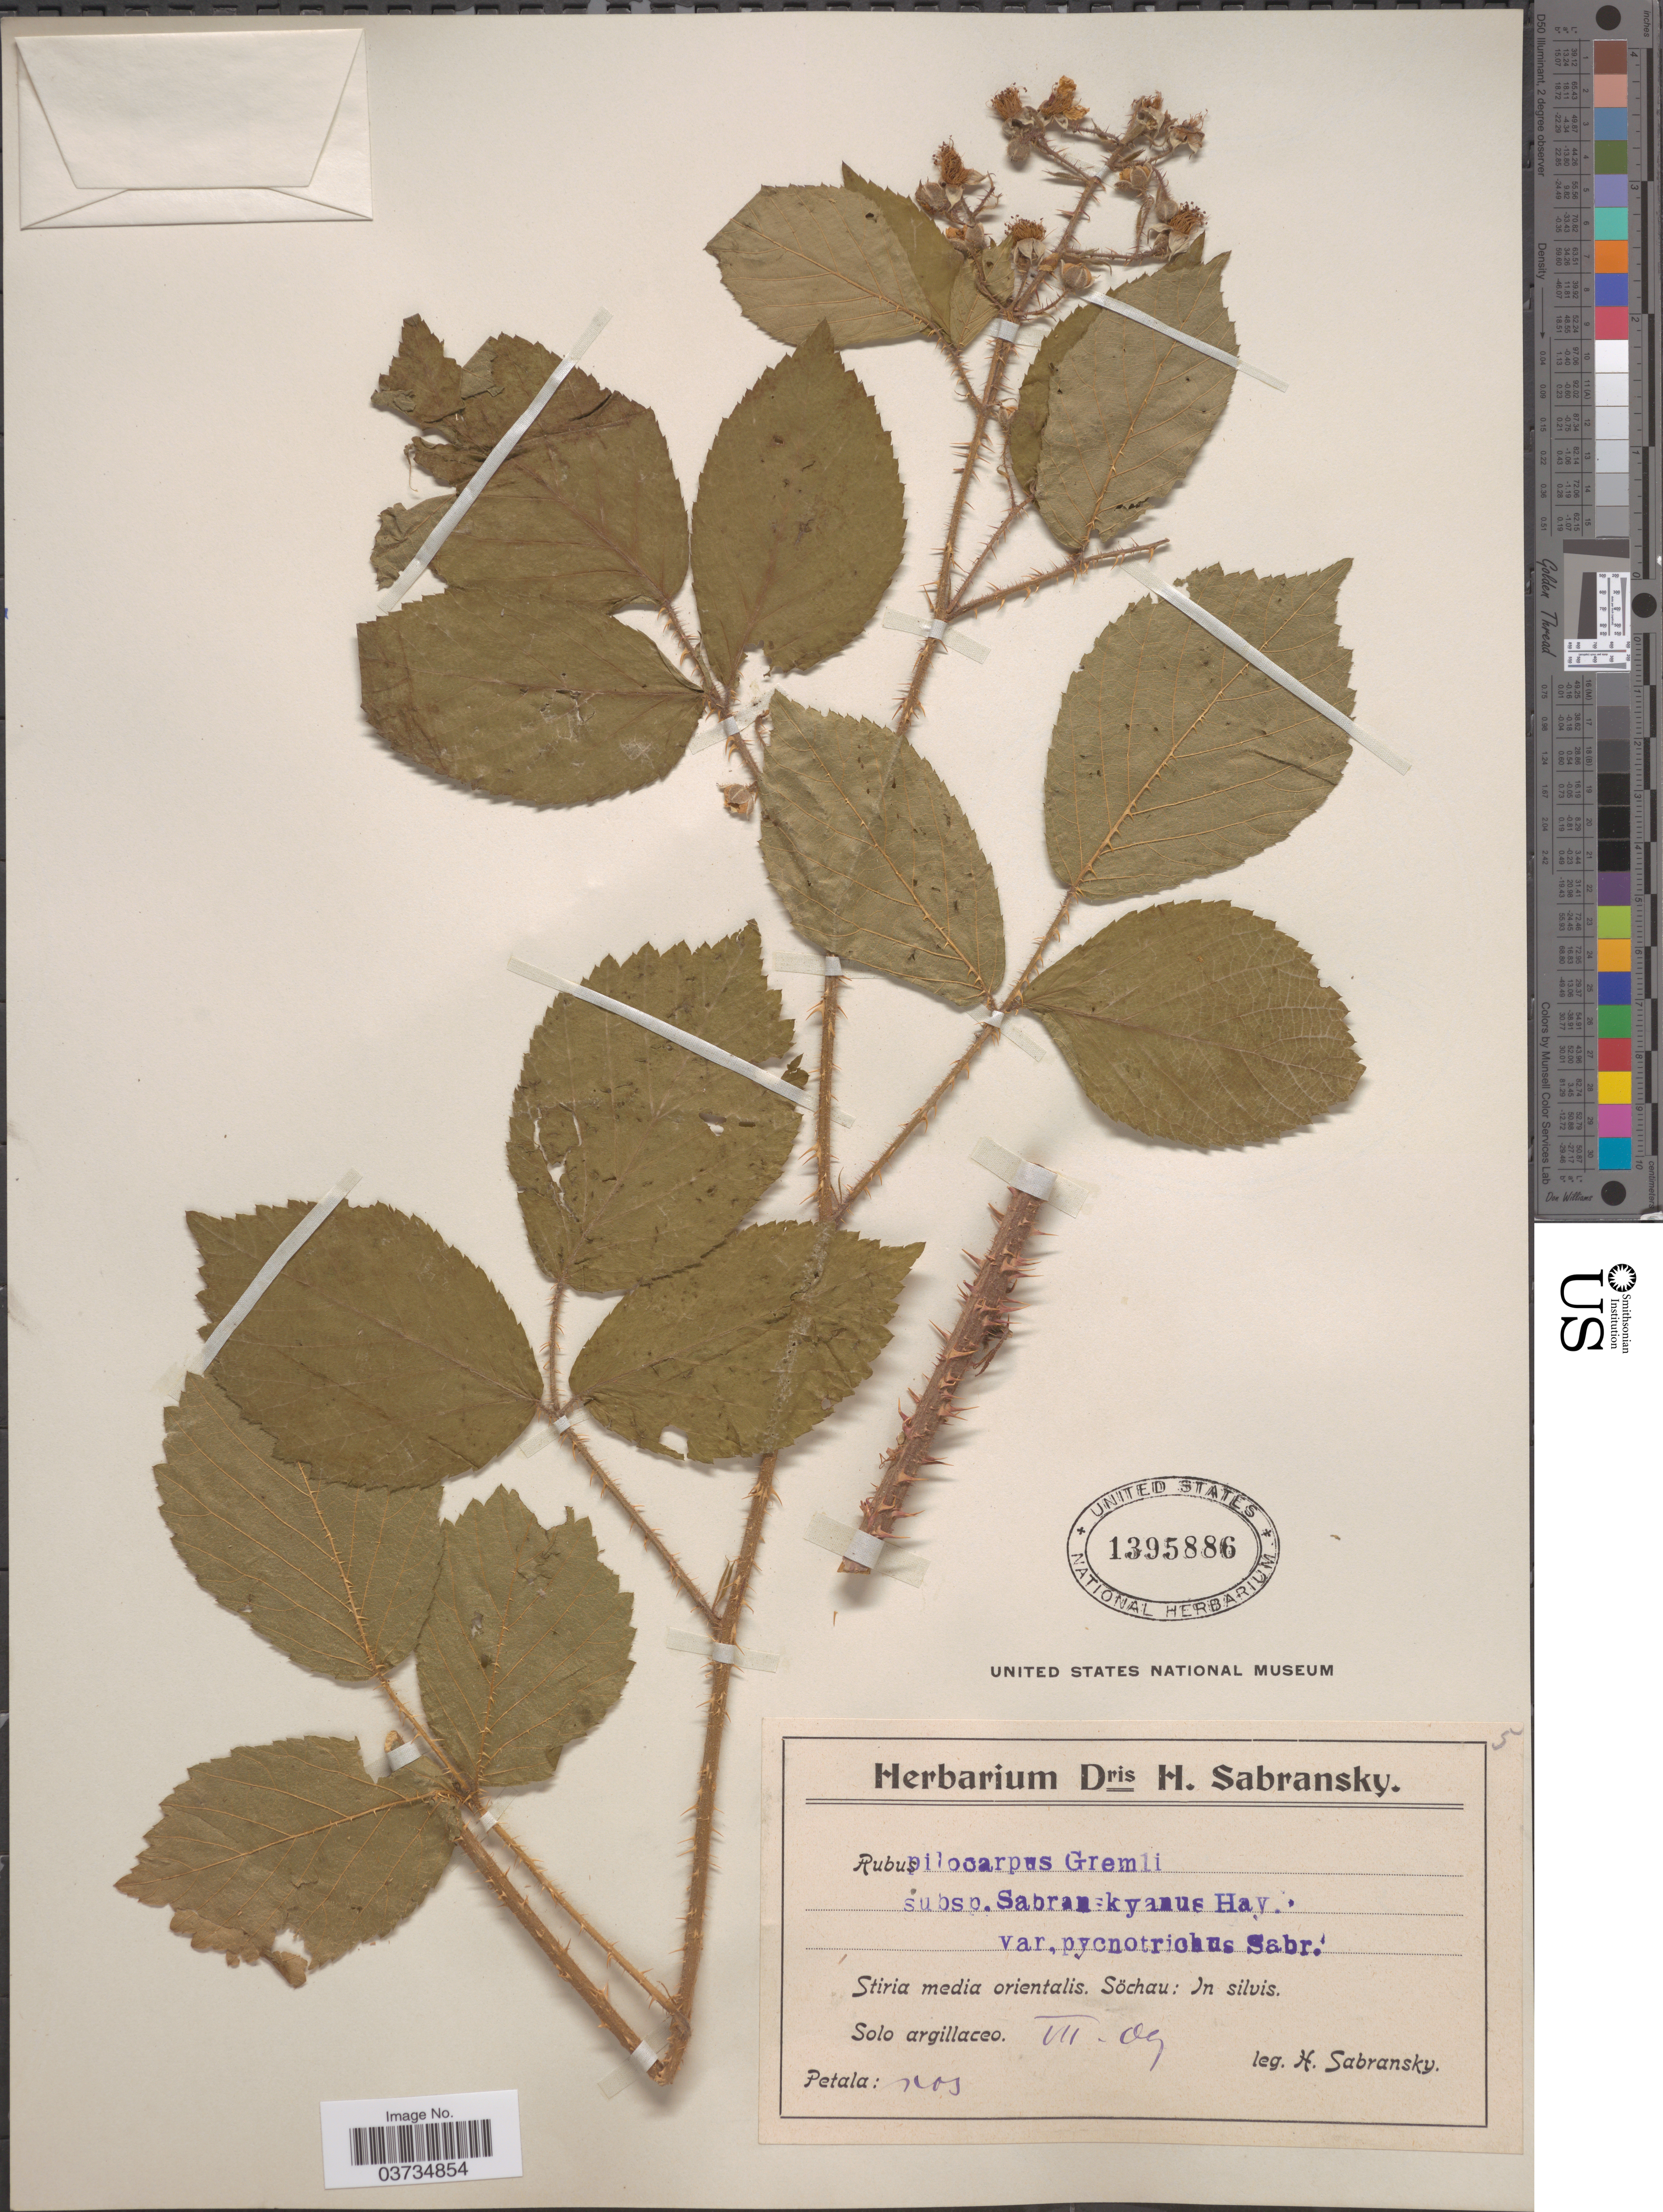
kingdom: Plantae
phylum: Tracheophyta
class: Magnoliopsida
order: Rosales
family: Rosaceae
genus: Rubus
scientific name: Rubus pilocarpus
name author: Gremli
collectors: H. Sabransky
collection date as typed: Transcribed d/m/y: /7/9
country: Austria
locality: Stiria media orientalis. Söchau: In silvis.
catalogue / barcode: US 1395886